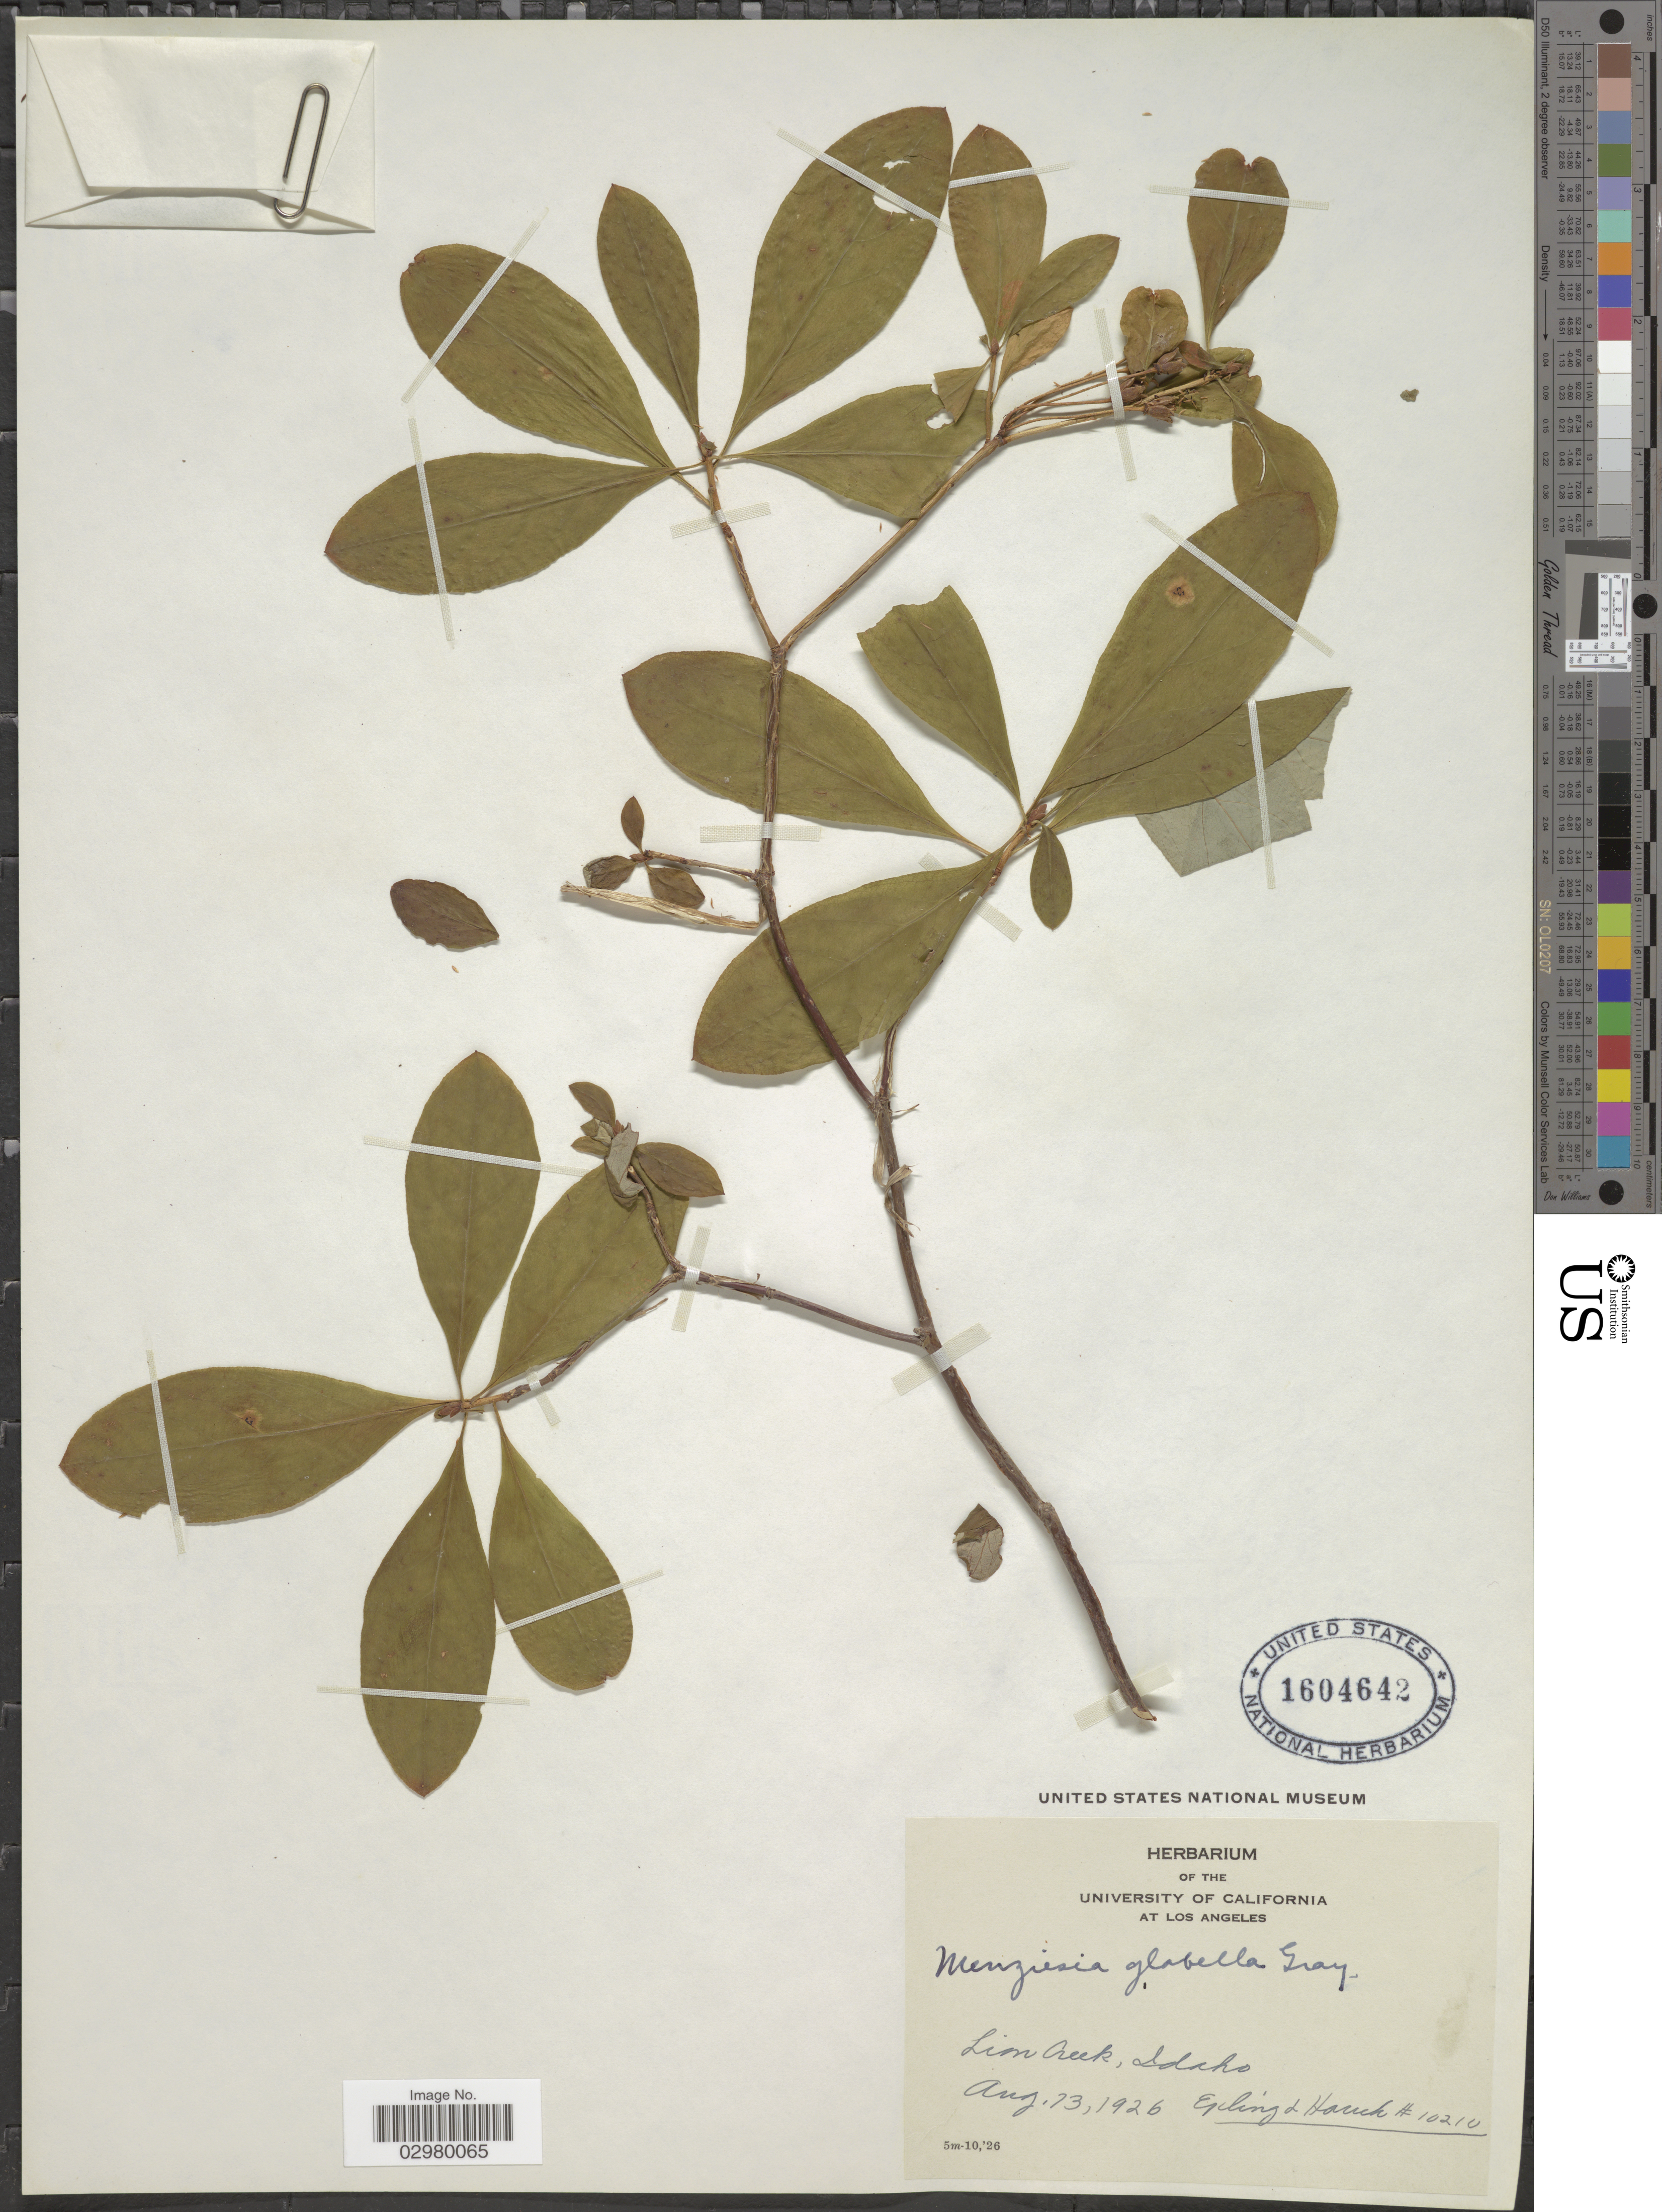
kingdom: Plantae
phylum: Tracheophyta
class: Magnoliopsida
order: Ericales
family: Ericaceae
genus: Menziesia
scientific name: Menziesia ferruginea subsp. glabella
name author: (A. Gray) Calder & Roy L. Taylor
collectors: -- Epling & -. Hauch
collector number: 10210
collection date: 1926-08-13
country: United States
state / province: Idaho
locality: Linn Creek.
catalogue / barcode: US 1604642